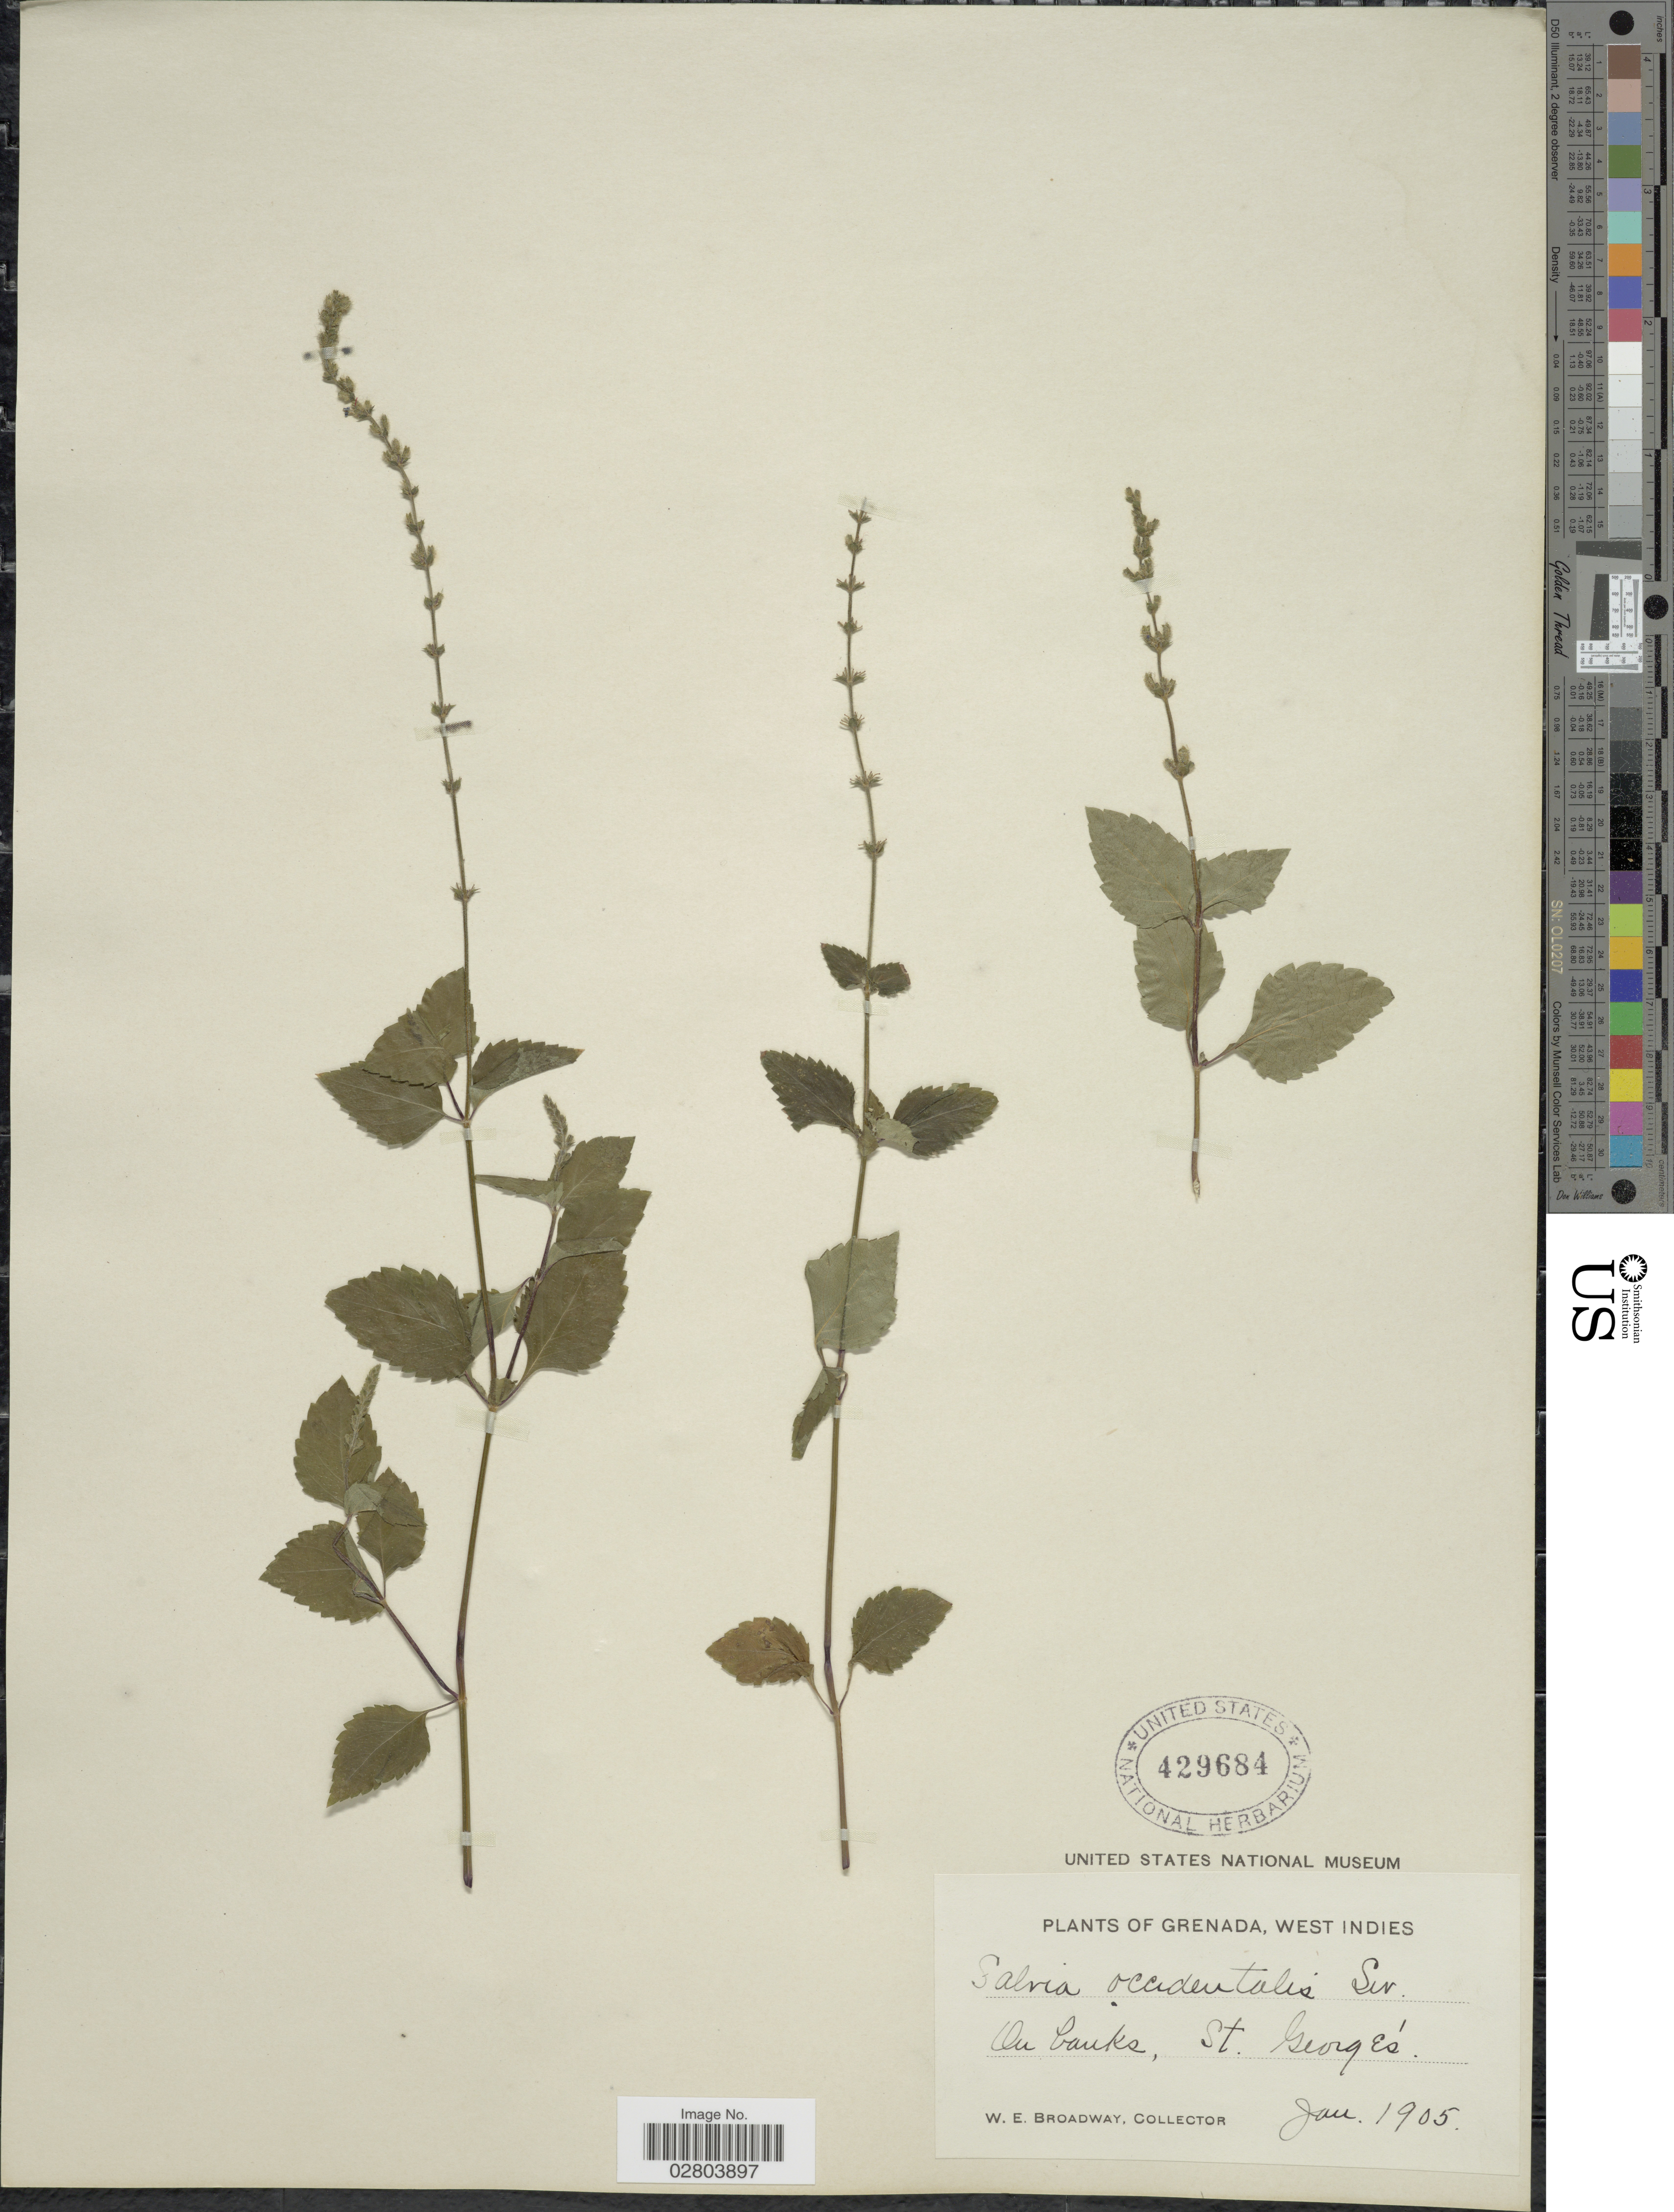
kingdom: Plantae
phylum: Tracheophyta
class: Magnoliopsida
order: Lamiales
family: Lamiaceae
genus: Salvia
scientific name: Salvia occidentalis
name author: Sw.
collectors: W. E. Broadway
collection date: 1905-01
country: Grenada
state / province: Saint George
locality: West Indies. On banks, St. George's.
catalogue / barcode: US 426984